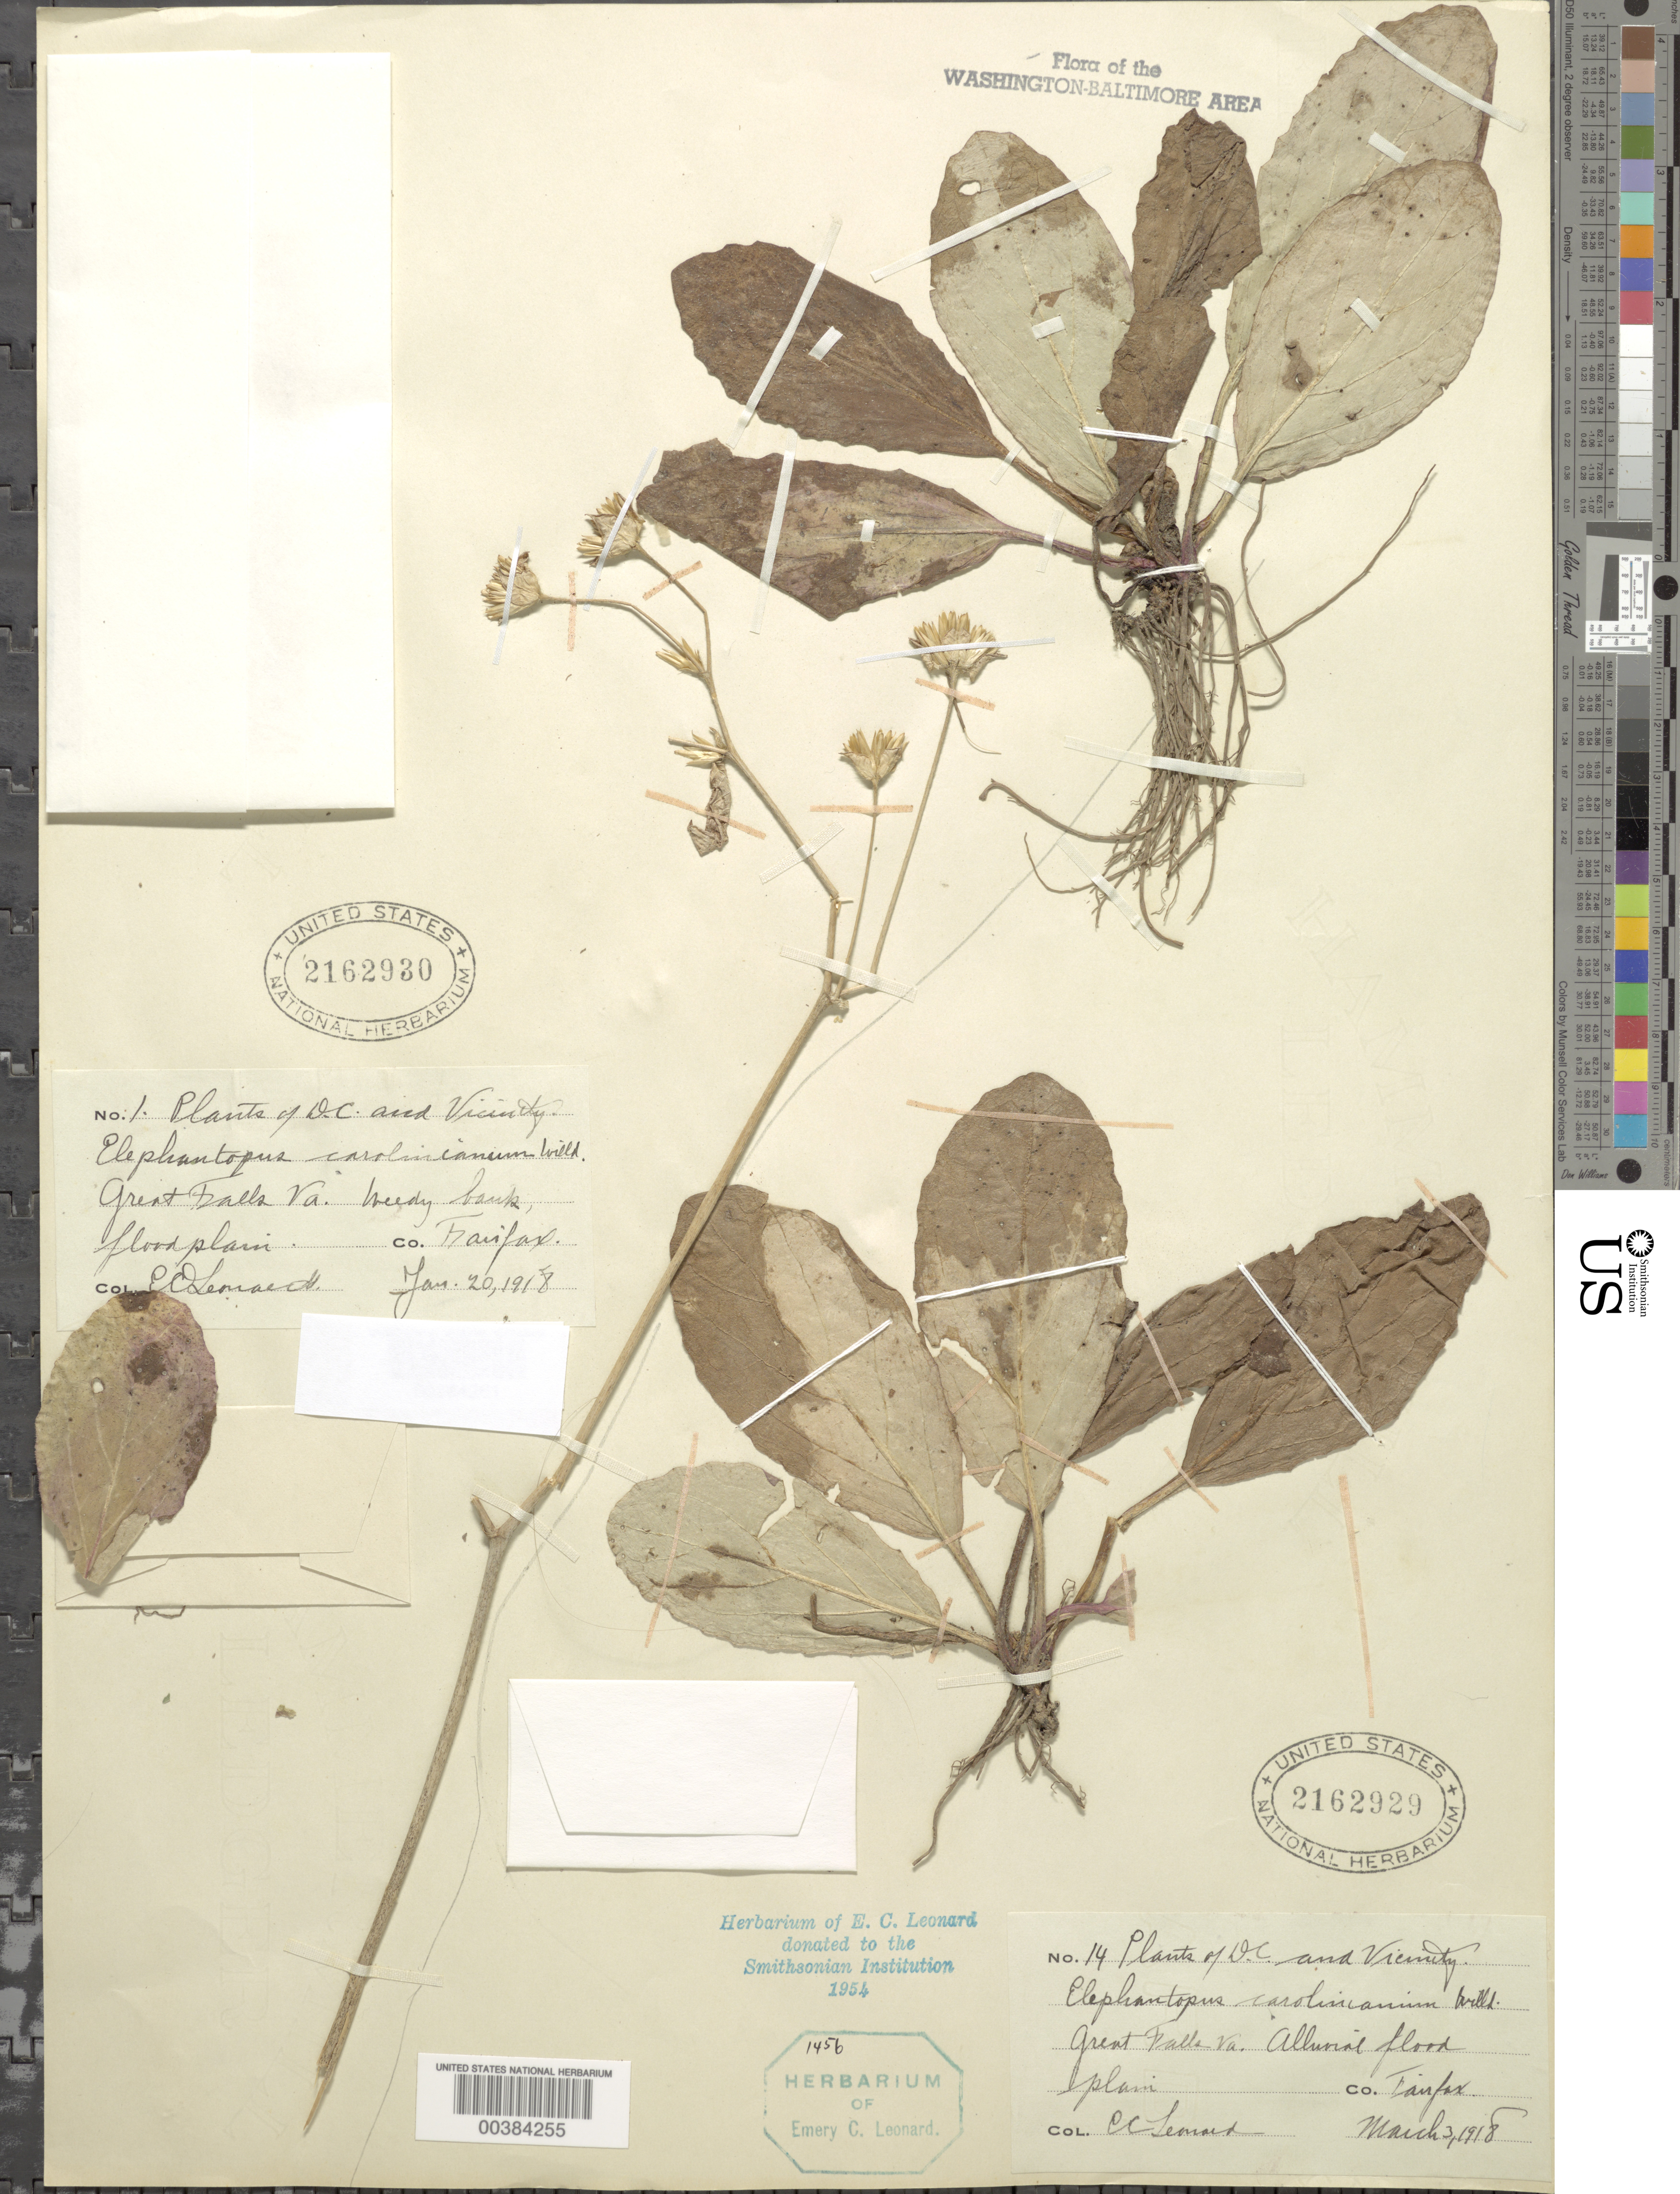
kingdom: Plantae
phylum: Tracheophyta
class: Magnoliopsida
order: Asterales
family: Asteraceae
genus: Elephantopus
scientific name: Elephantopus carolinianus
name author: Raeusch.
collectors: E. C. Leonard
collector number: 14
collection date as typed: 03 Mar 1918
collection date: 1918-03-03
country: United States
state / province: Virginia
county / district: Fairfax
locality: Great Falls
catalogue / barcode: US 2162929